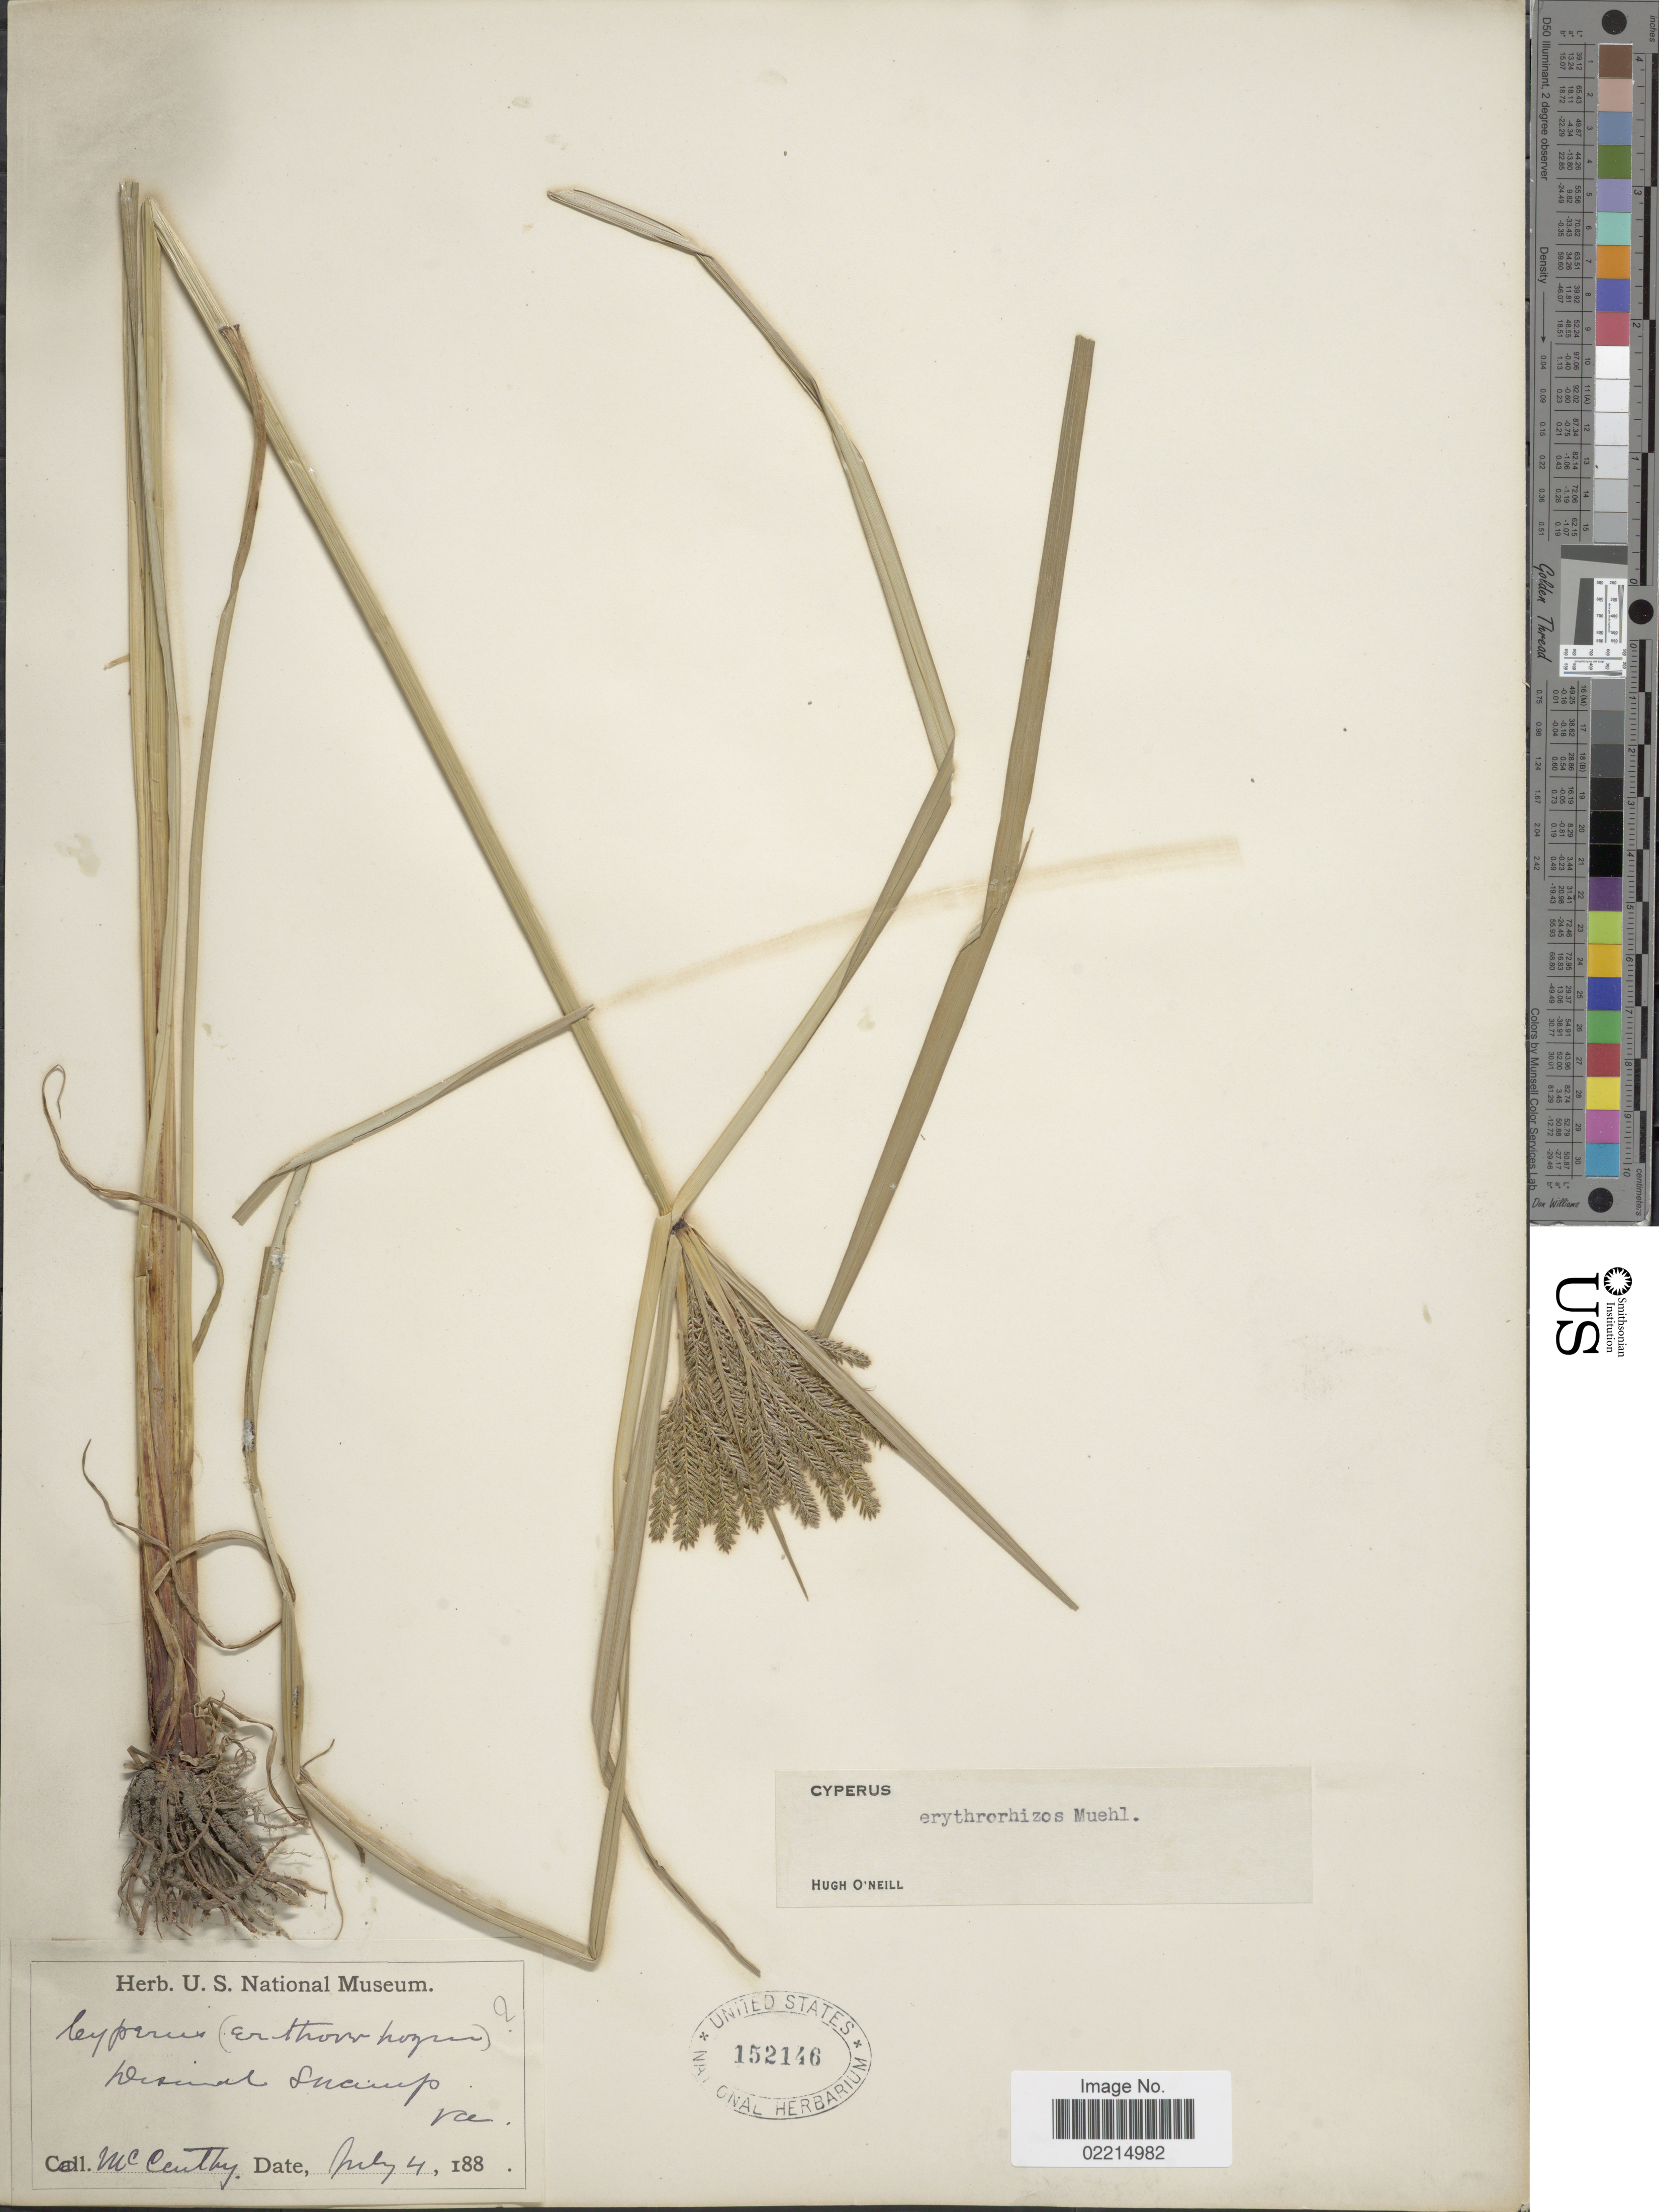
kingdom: Plantae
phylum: Tracheophyta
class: Liliopsida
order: Poales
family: Cyperaceae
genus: Cyperus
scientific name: Cyperus erythrorhizos Muhl.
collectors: -- McCarthy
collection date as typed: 188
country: United States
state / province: Virginia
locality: Dismal Swamp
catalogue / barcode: US 152146